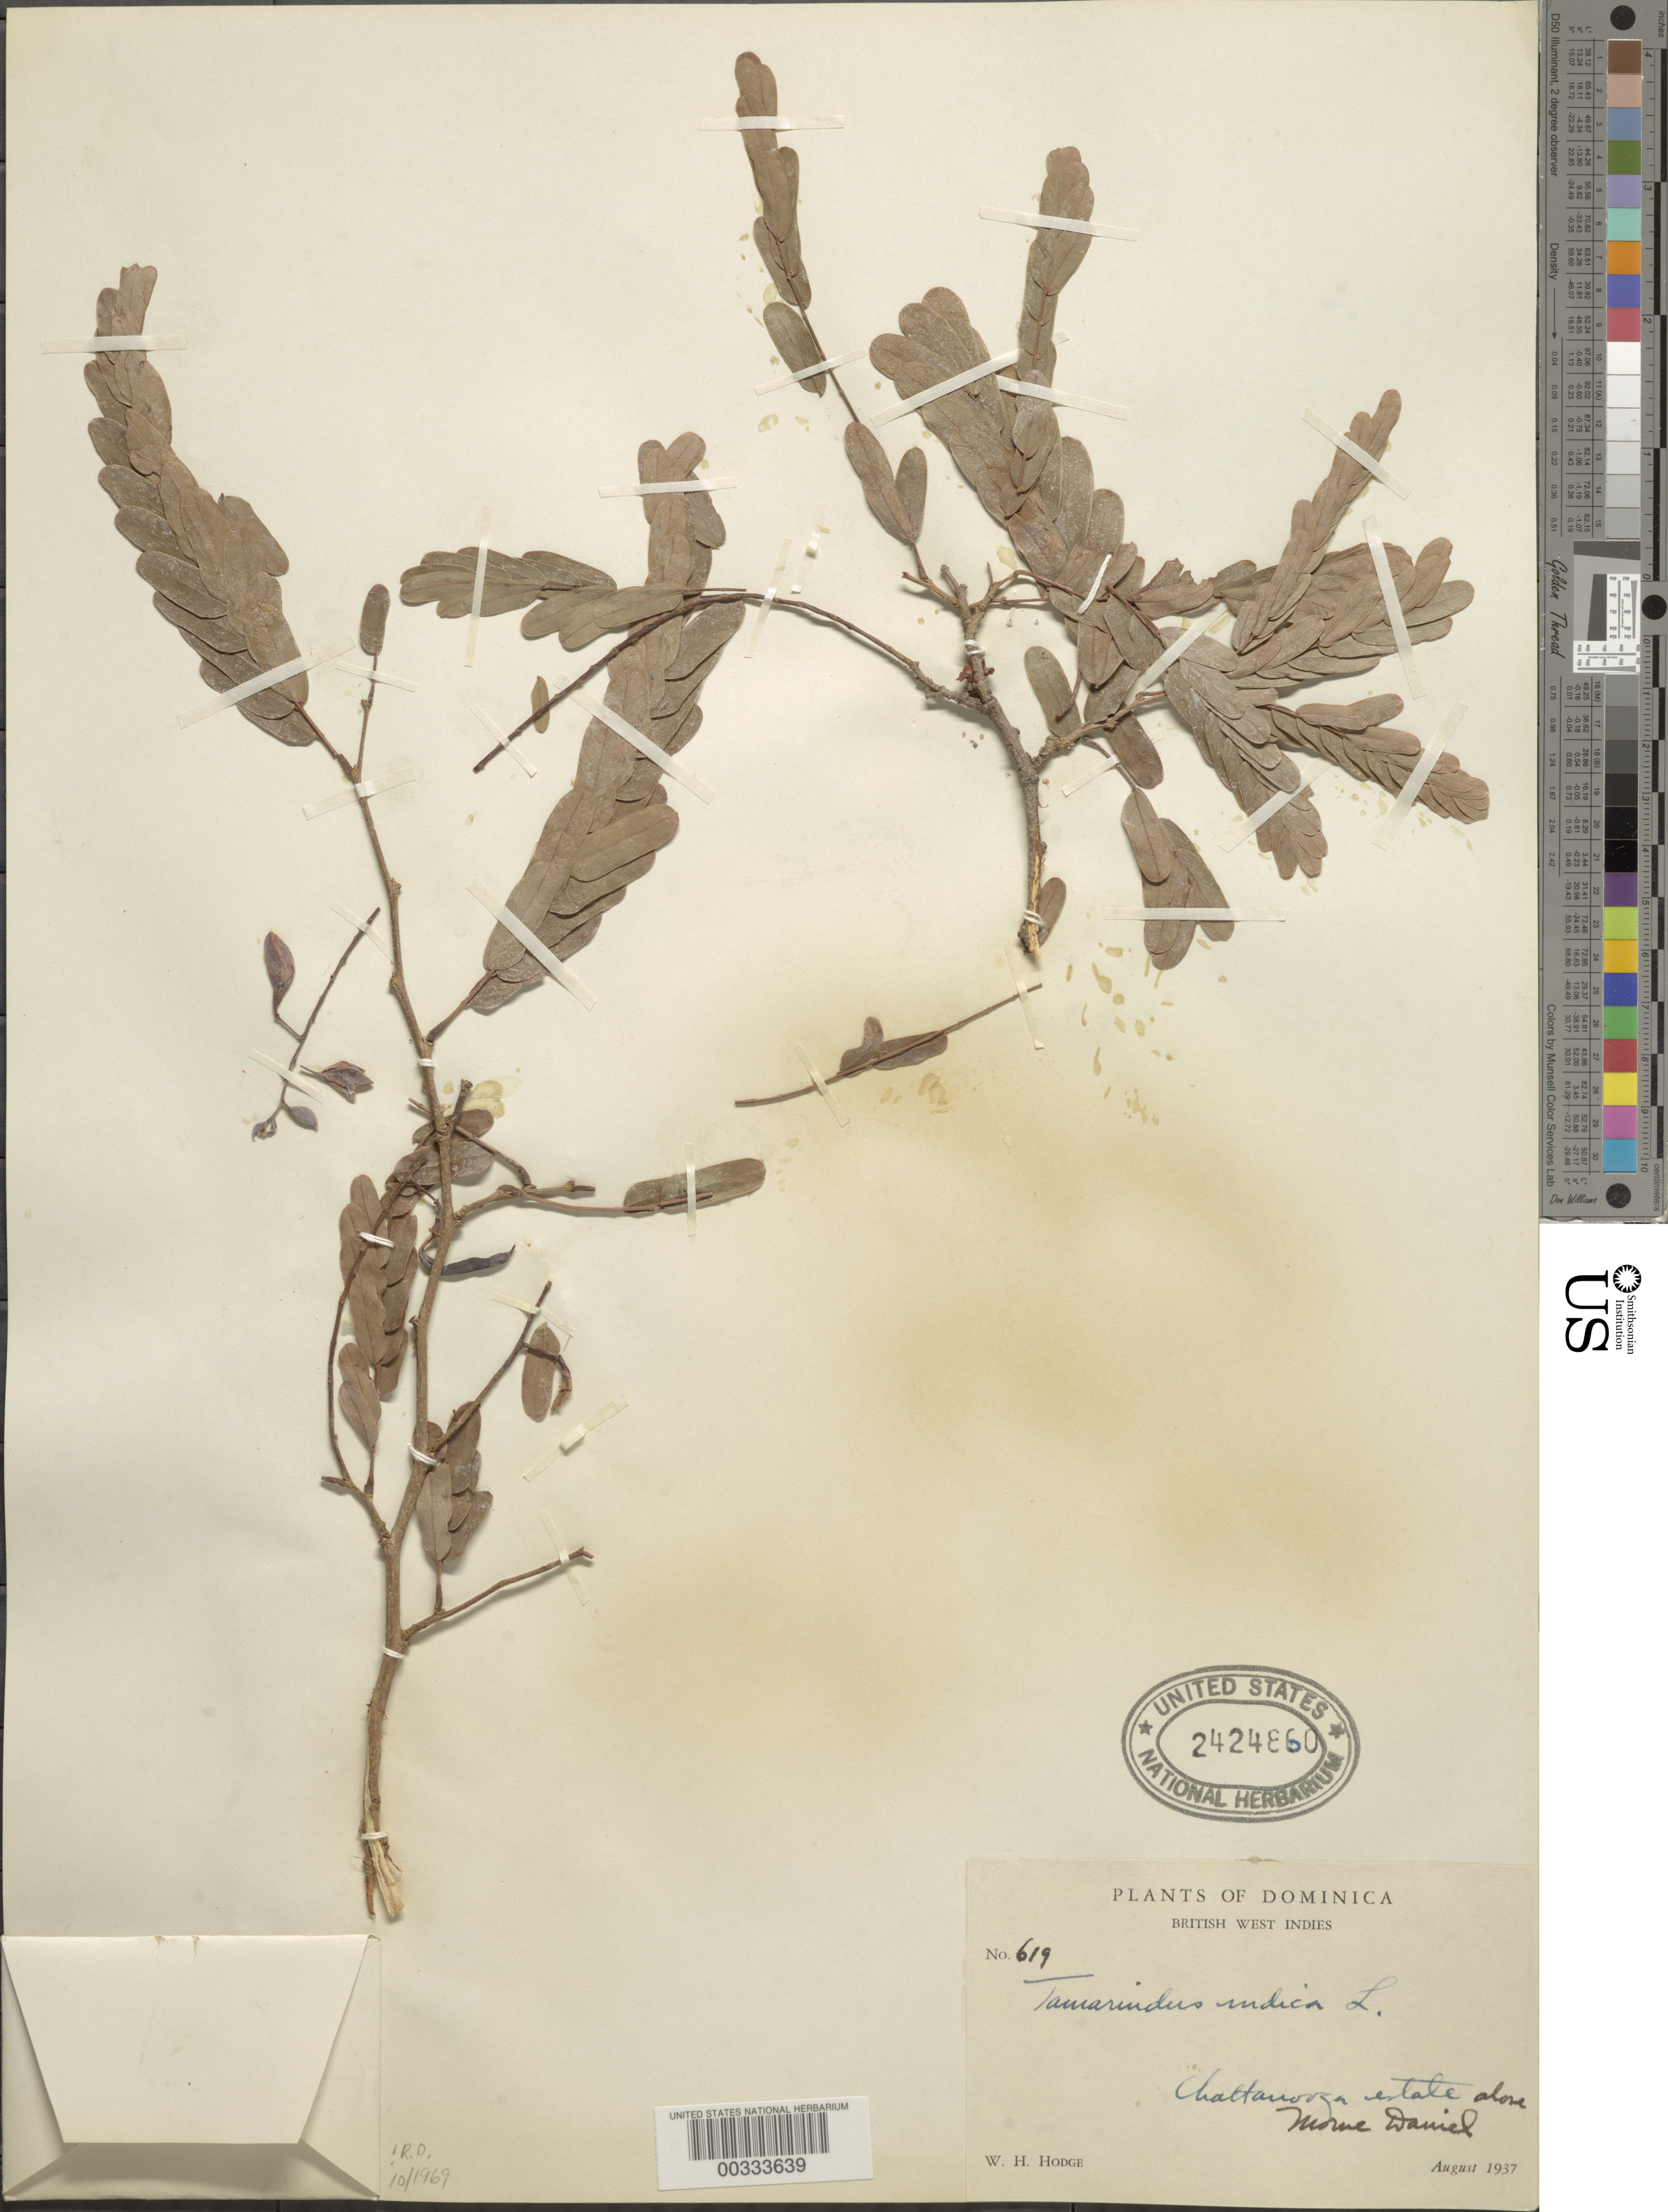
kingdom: Plantae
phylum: Tracheophyta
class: Magnoliopsida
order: Fabales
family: Fabaceae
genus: Tamarindus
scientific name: Tamarindus indica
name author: L.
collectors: W. Hodge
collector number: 619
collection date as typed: Aug 1937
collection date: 1937-08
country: Dominica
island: Dominica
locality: Chattanooga estate above morne daniel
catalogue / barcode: US 2424860